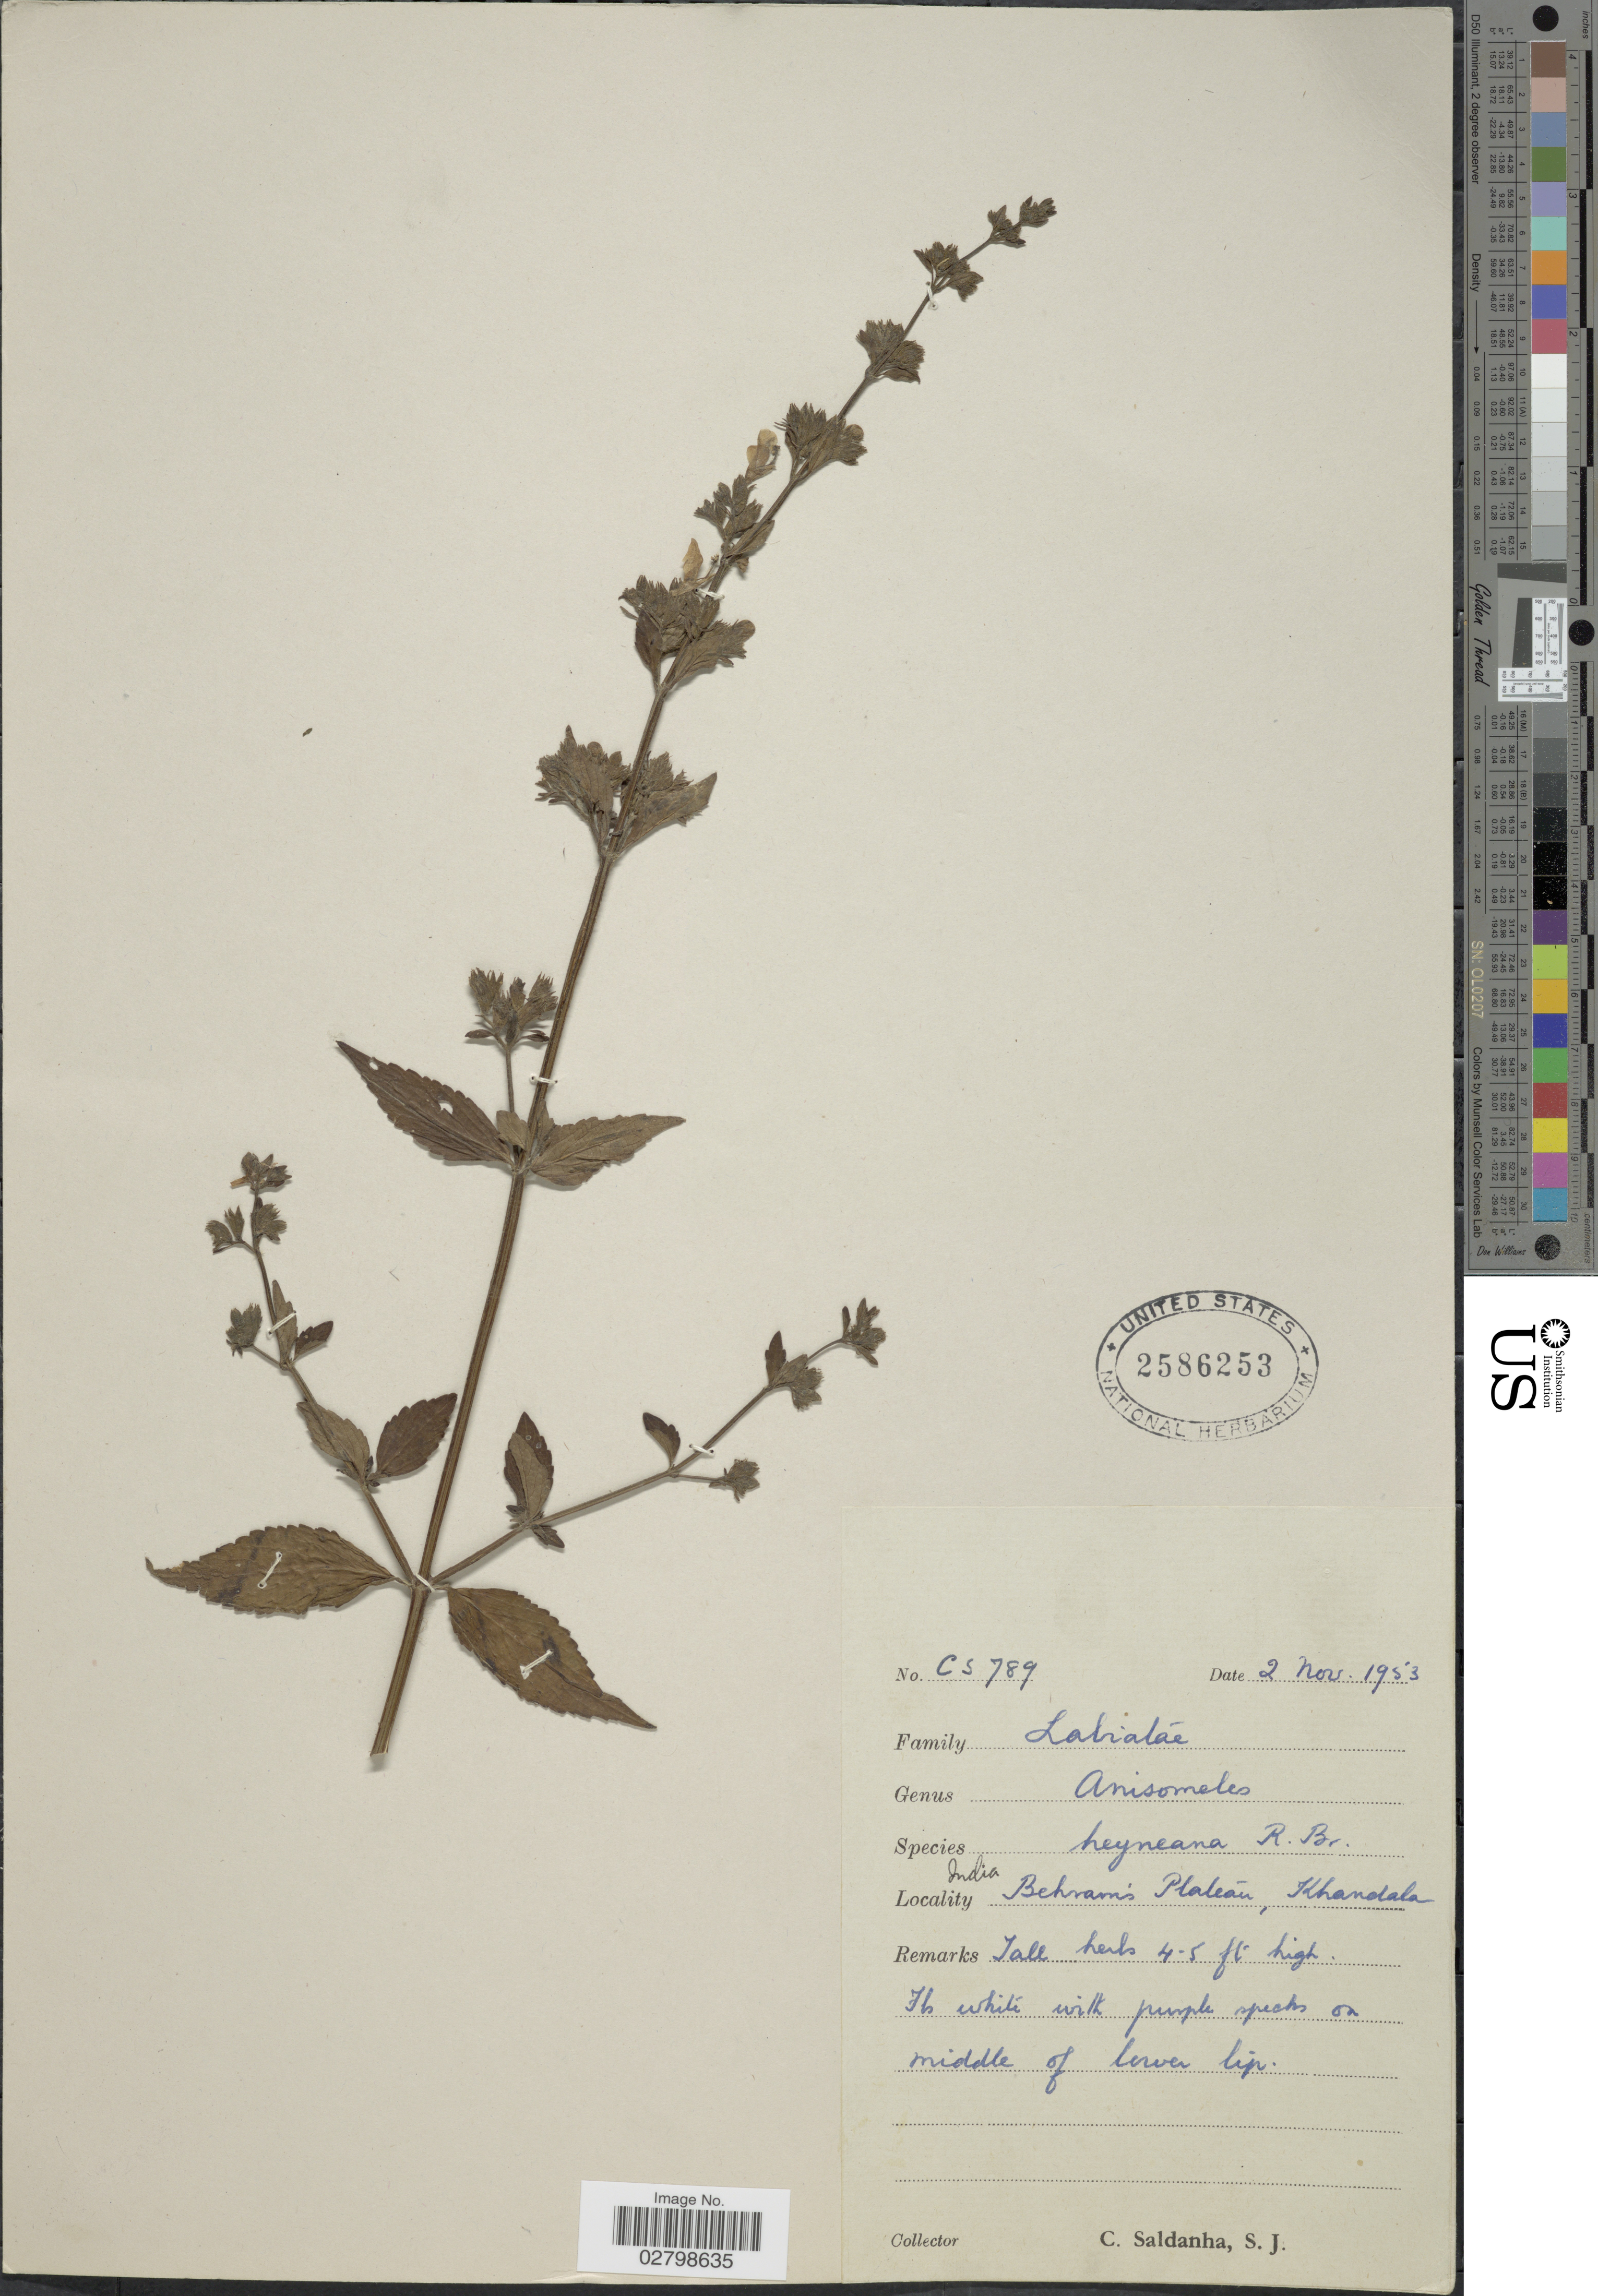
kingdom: Plantae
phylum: Tracheophyta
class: Magnoliopsida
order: Lamiales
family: Lamiaceae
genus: Anisomeles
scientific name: Anisomeles heyneana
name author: Benth.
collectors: C. Saldanha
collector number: CS789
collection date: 1953-11-02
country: India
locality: Behram's Plateau, Khandala.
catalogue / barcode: US 2586253